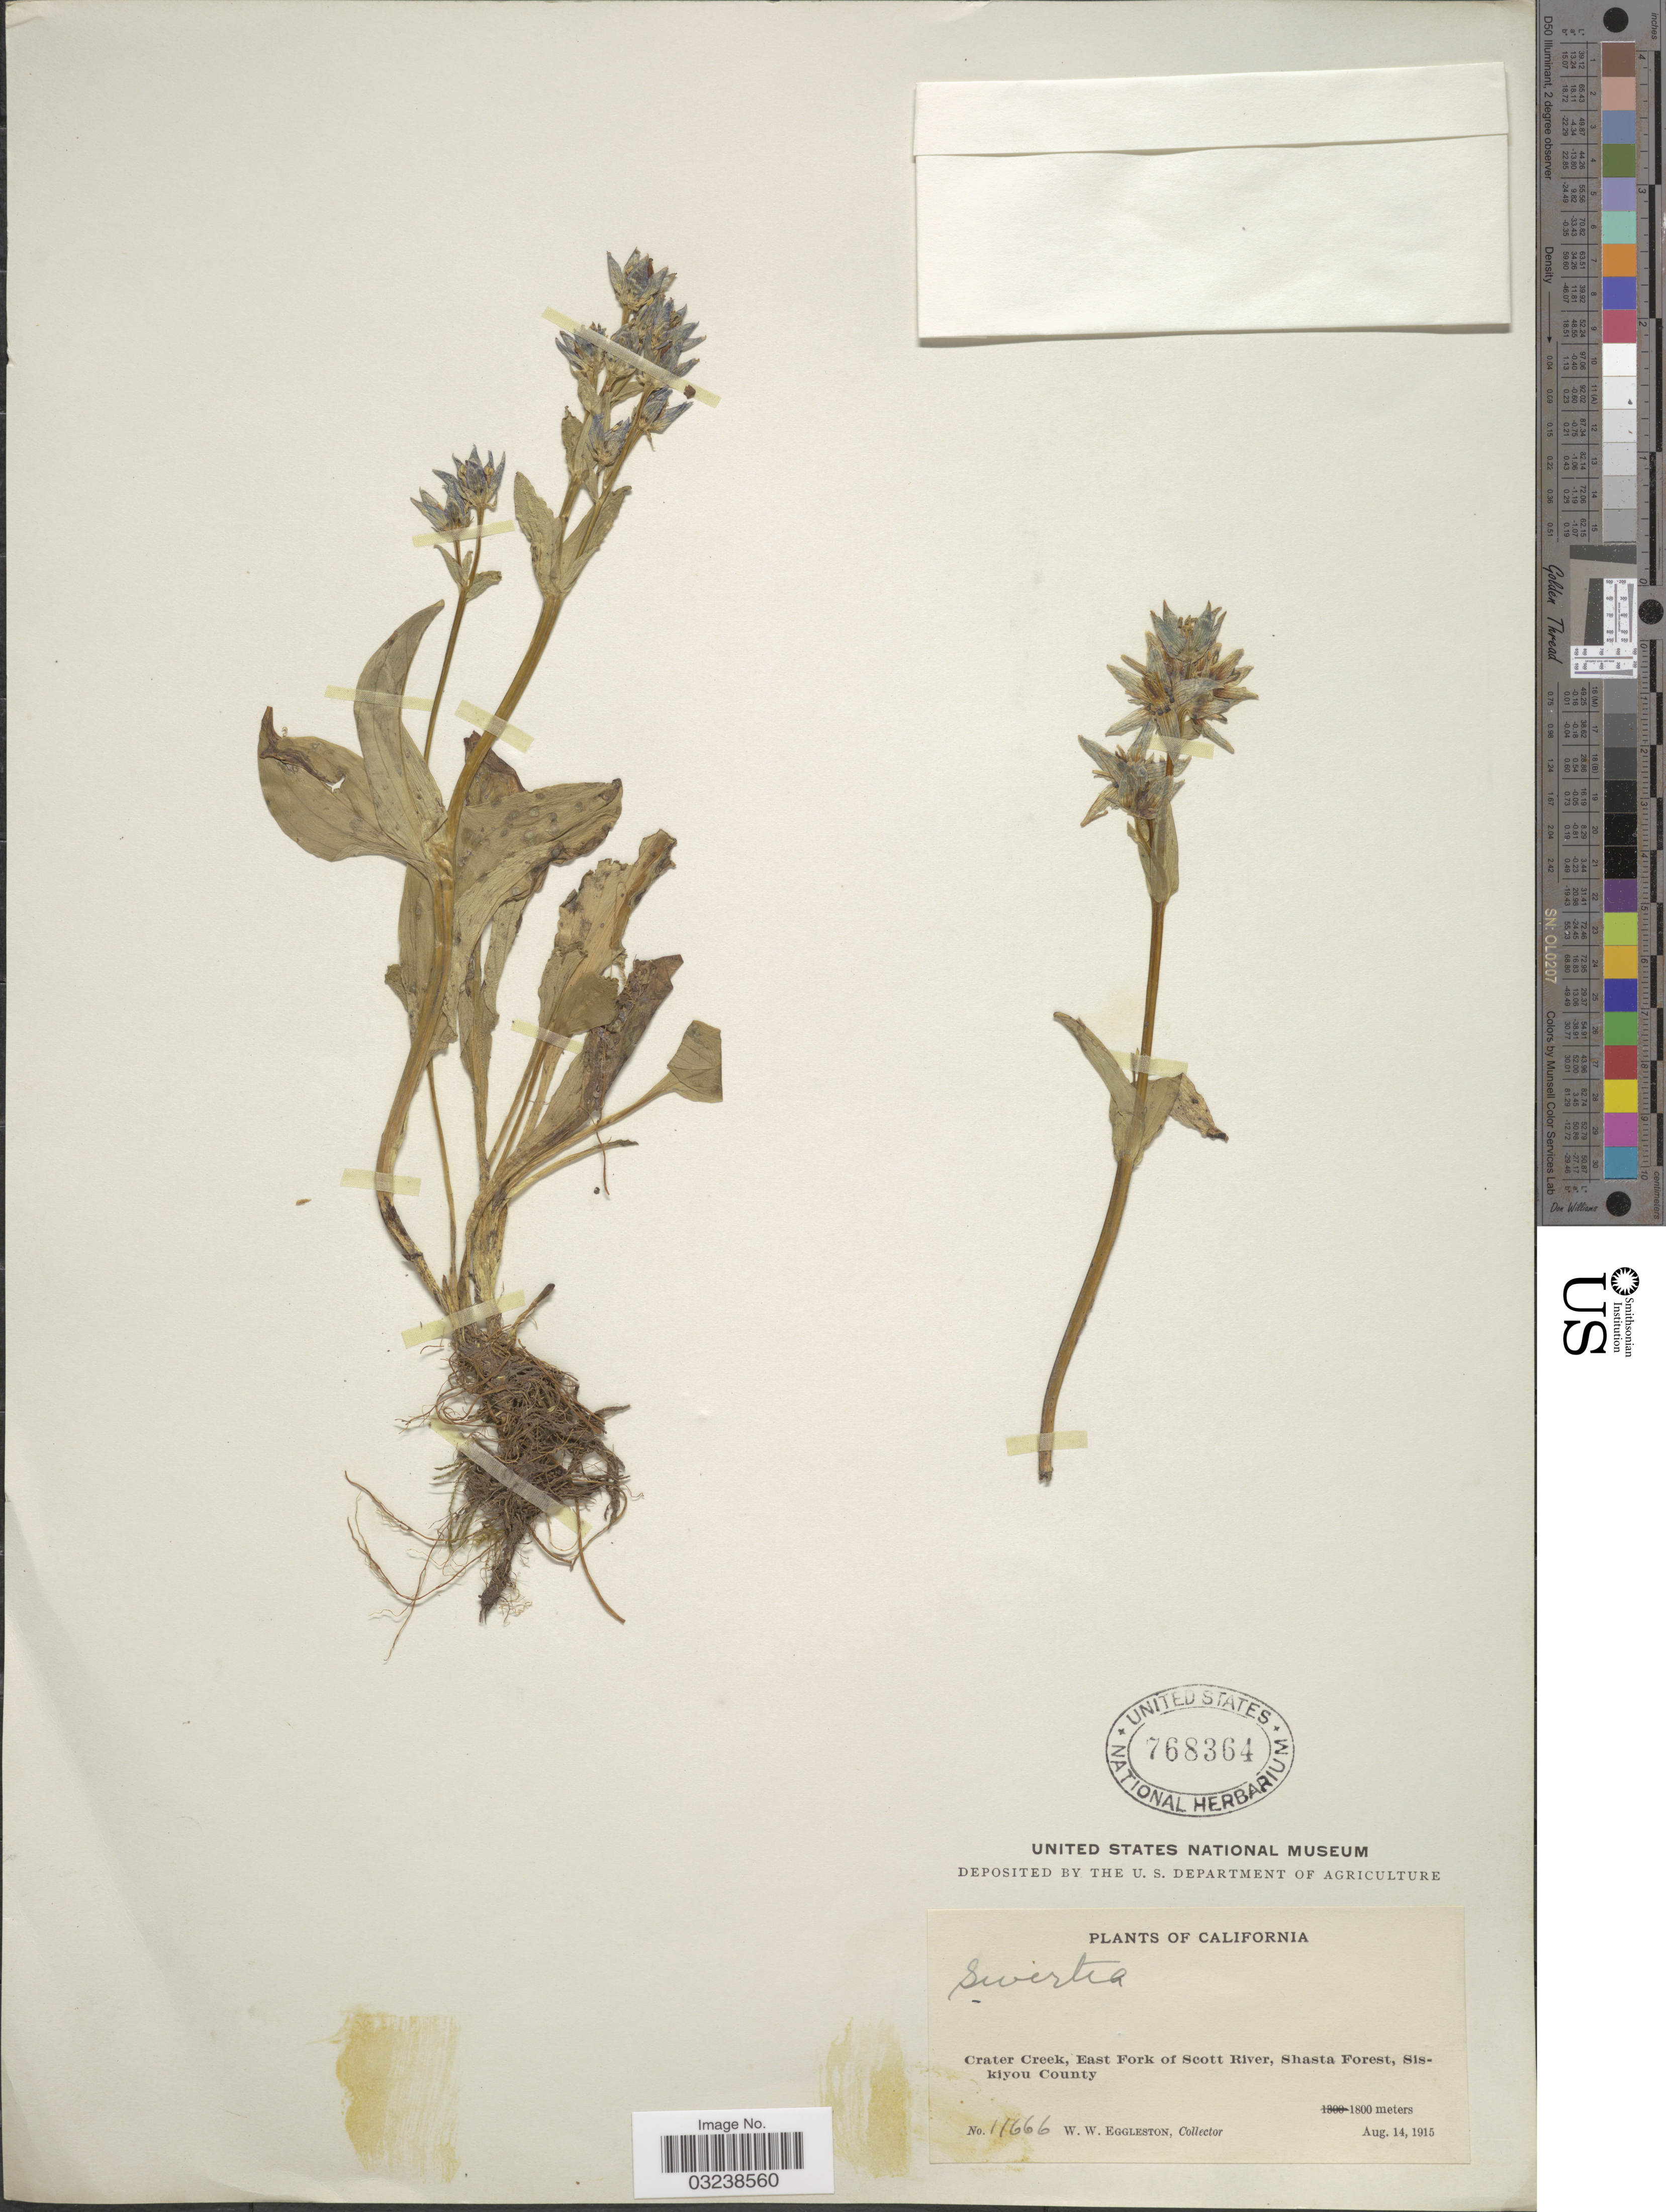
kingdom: Plantae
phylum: Tracheophyta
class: Magnoliopsida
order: Gentianales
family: Gentianaceae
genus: Swertia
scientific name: Swertia sp.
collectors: W. W. Eggleston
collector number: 11666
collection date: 1915-08-14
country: United States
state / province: California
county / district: Siskiyou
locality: Crater Creek, East Fork of Scott River, Shasta Forest, Siskiyou County.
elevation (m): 1800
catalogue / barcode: US 768364